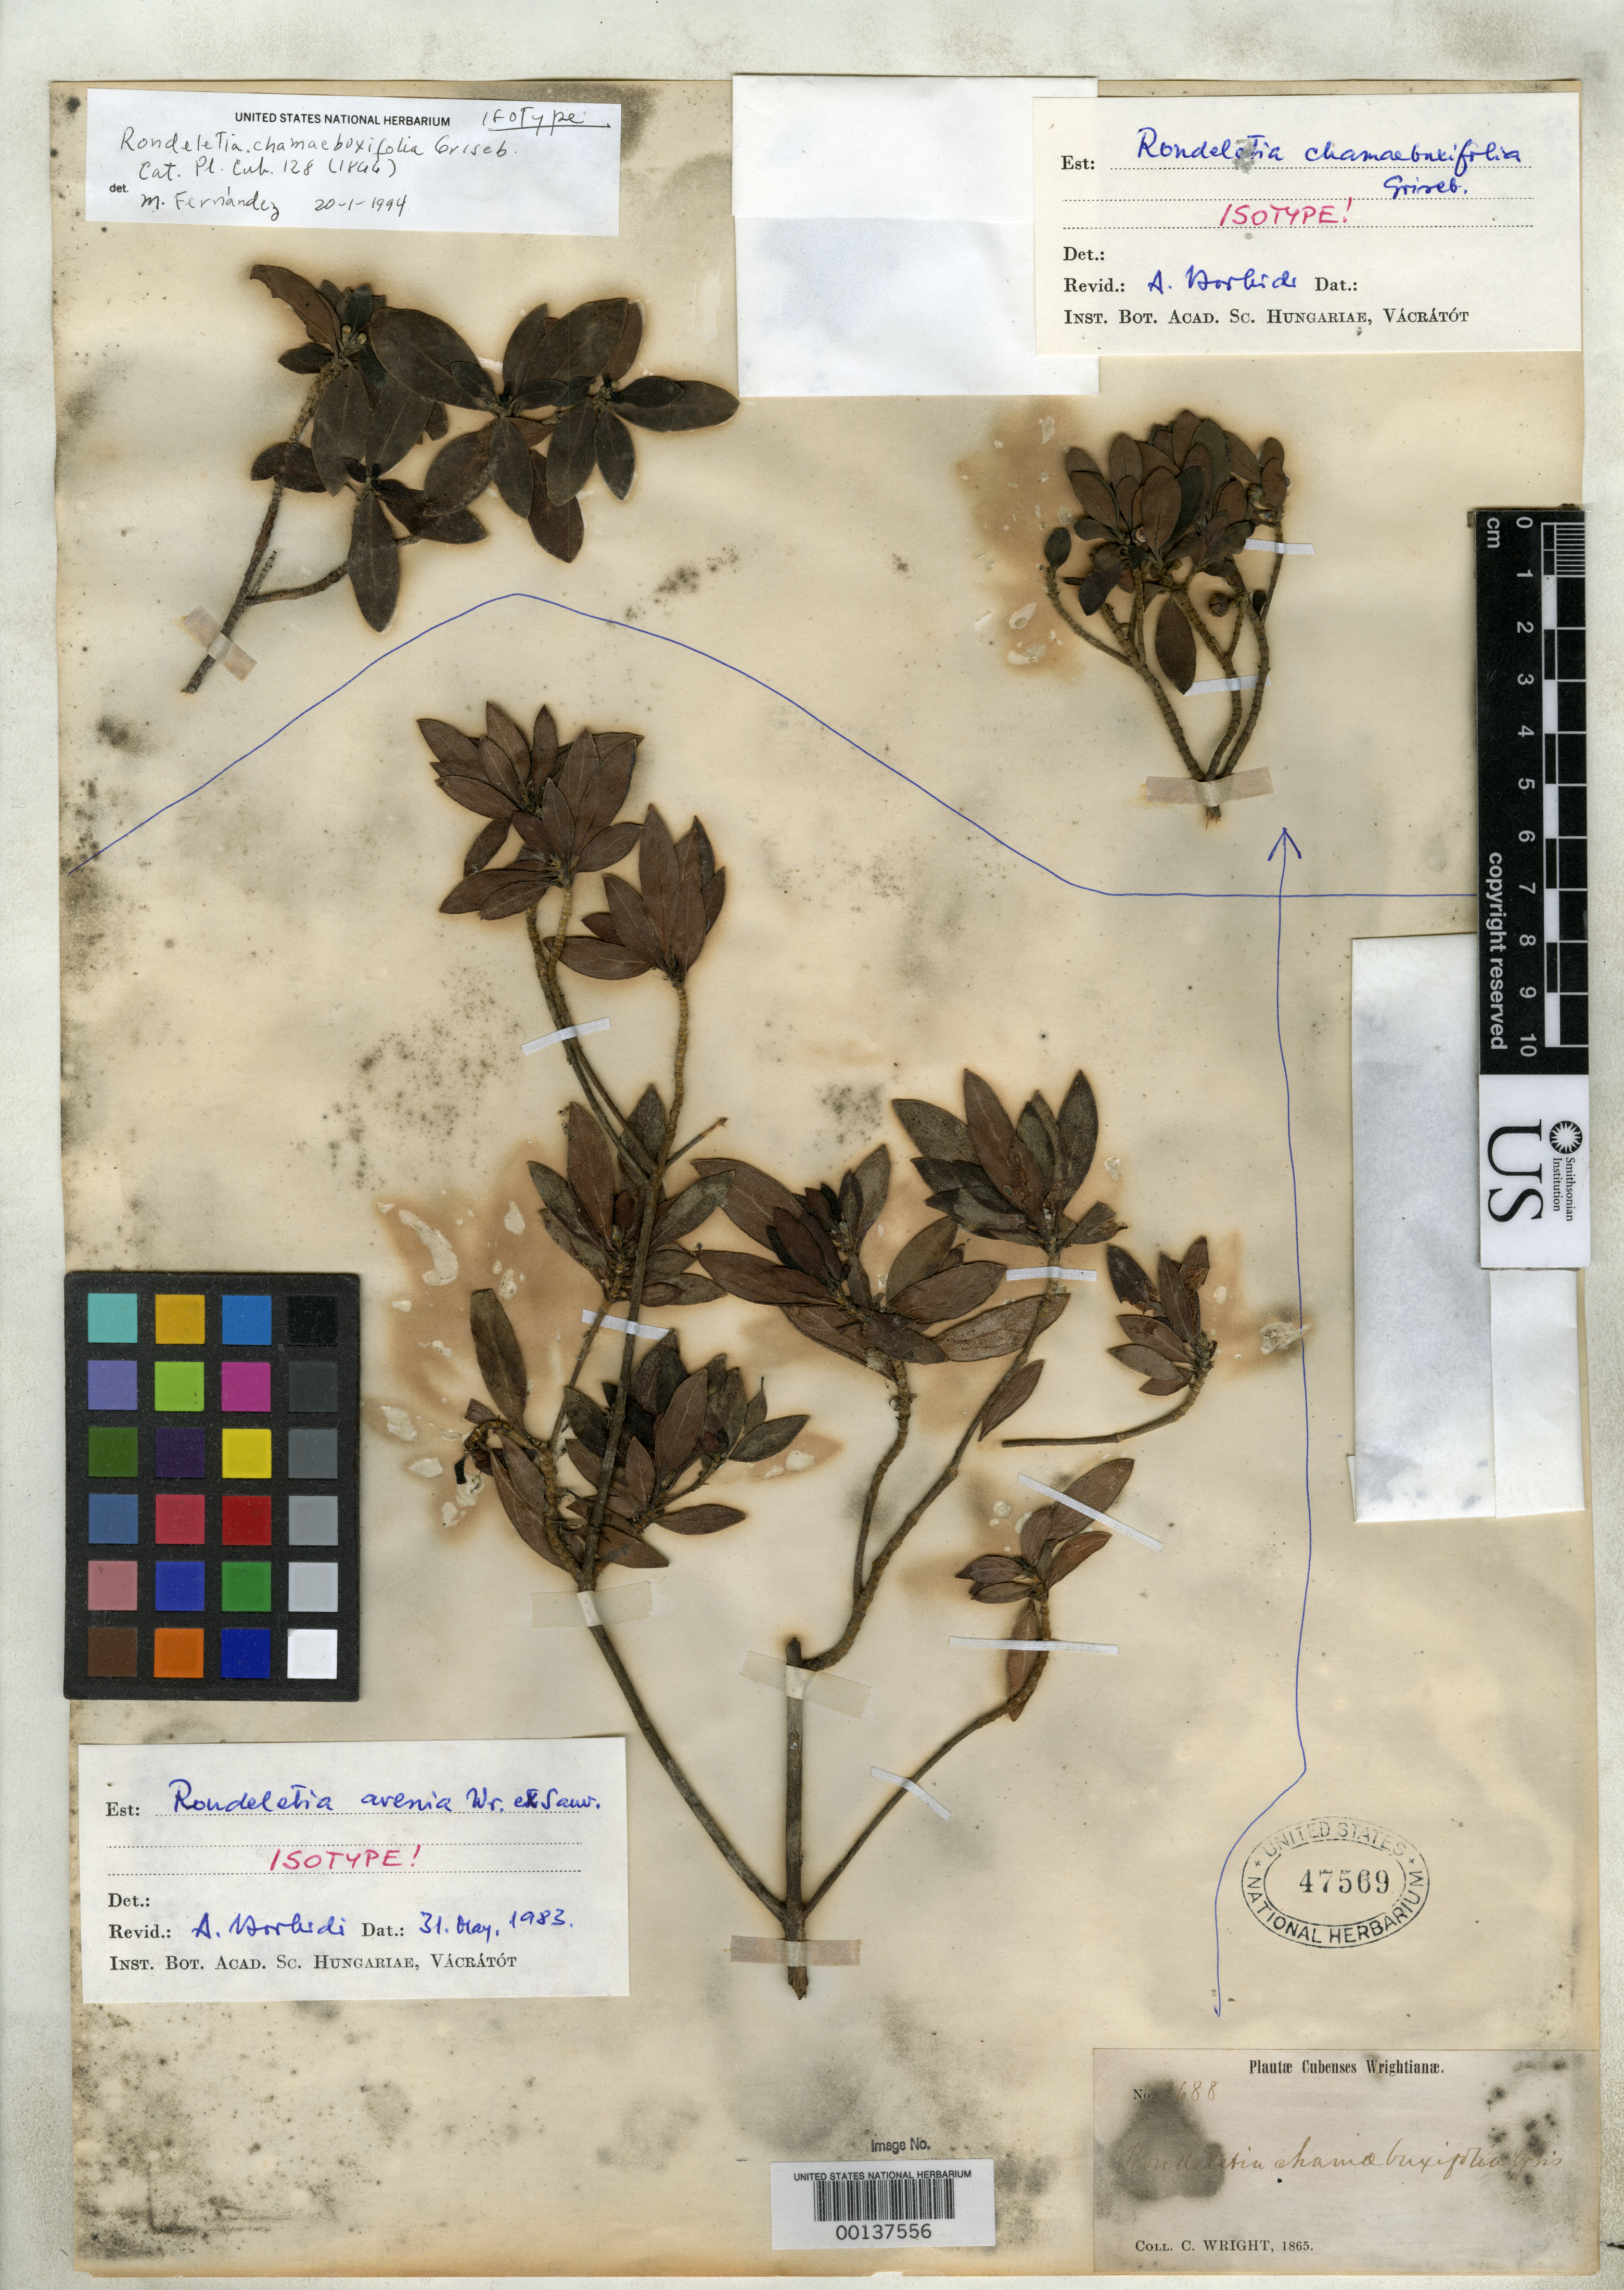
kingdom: Plantae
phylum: Tracheophyta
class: Magnoliopsida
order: Gentianales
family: Rubiaceae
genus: Rondeletia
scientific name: Rondeletia chamaebuxifolia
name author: Griseb.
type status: Isotype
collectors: C. Wright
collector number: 2688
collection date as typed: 1865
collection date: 1865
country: Cuba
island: Greater Antilles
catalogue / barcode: US 47569